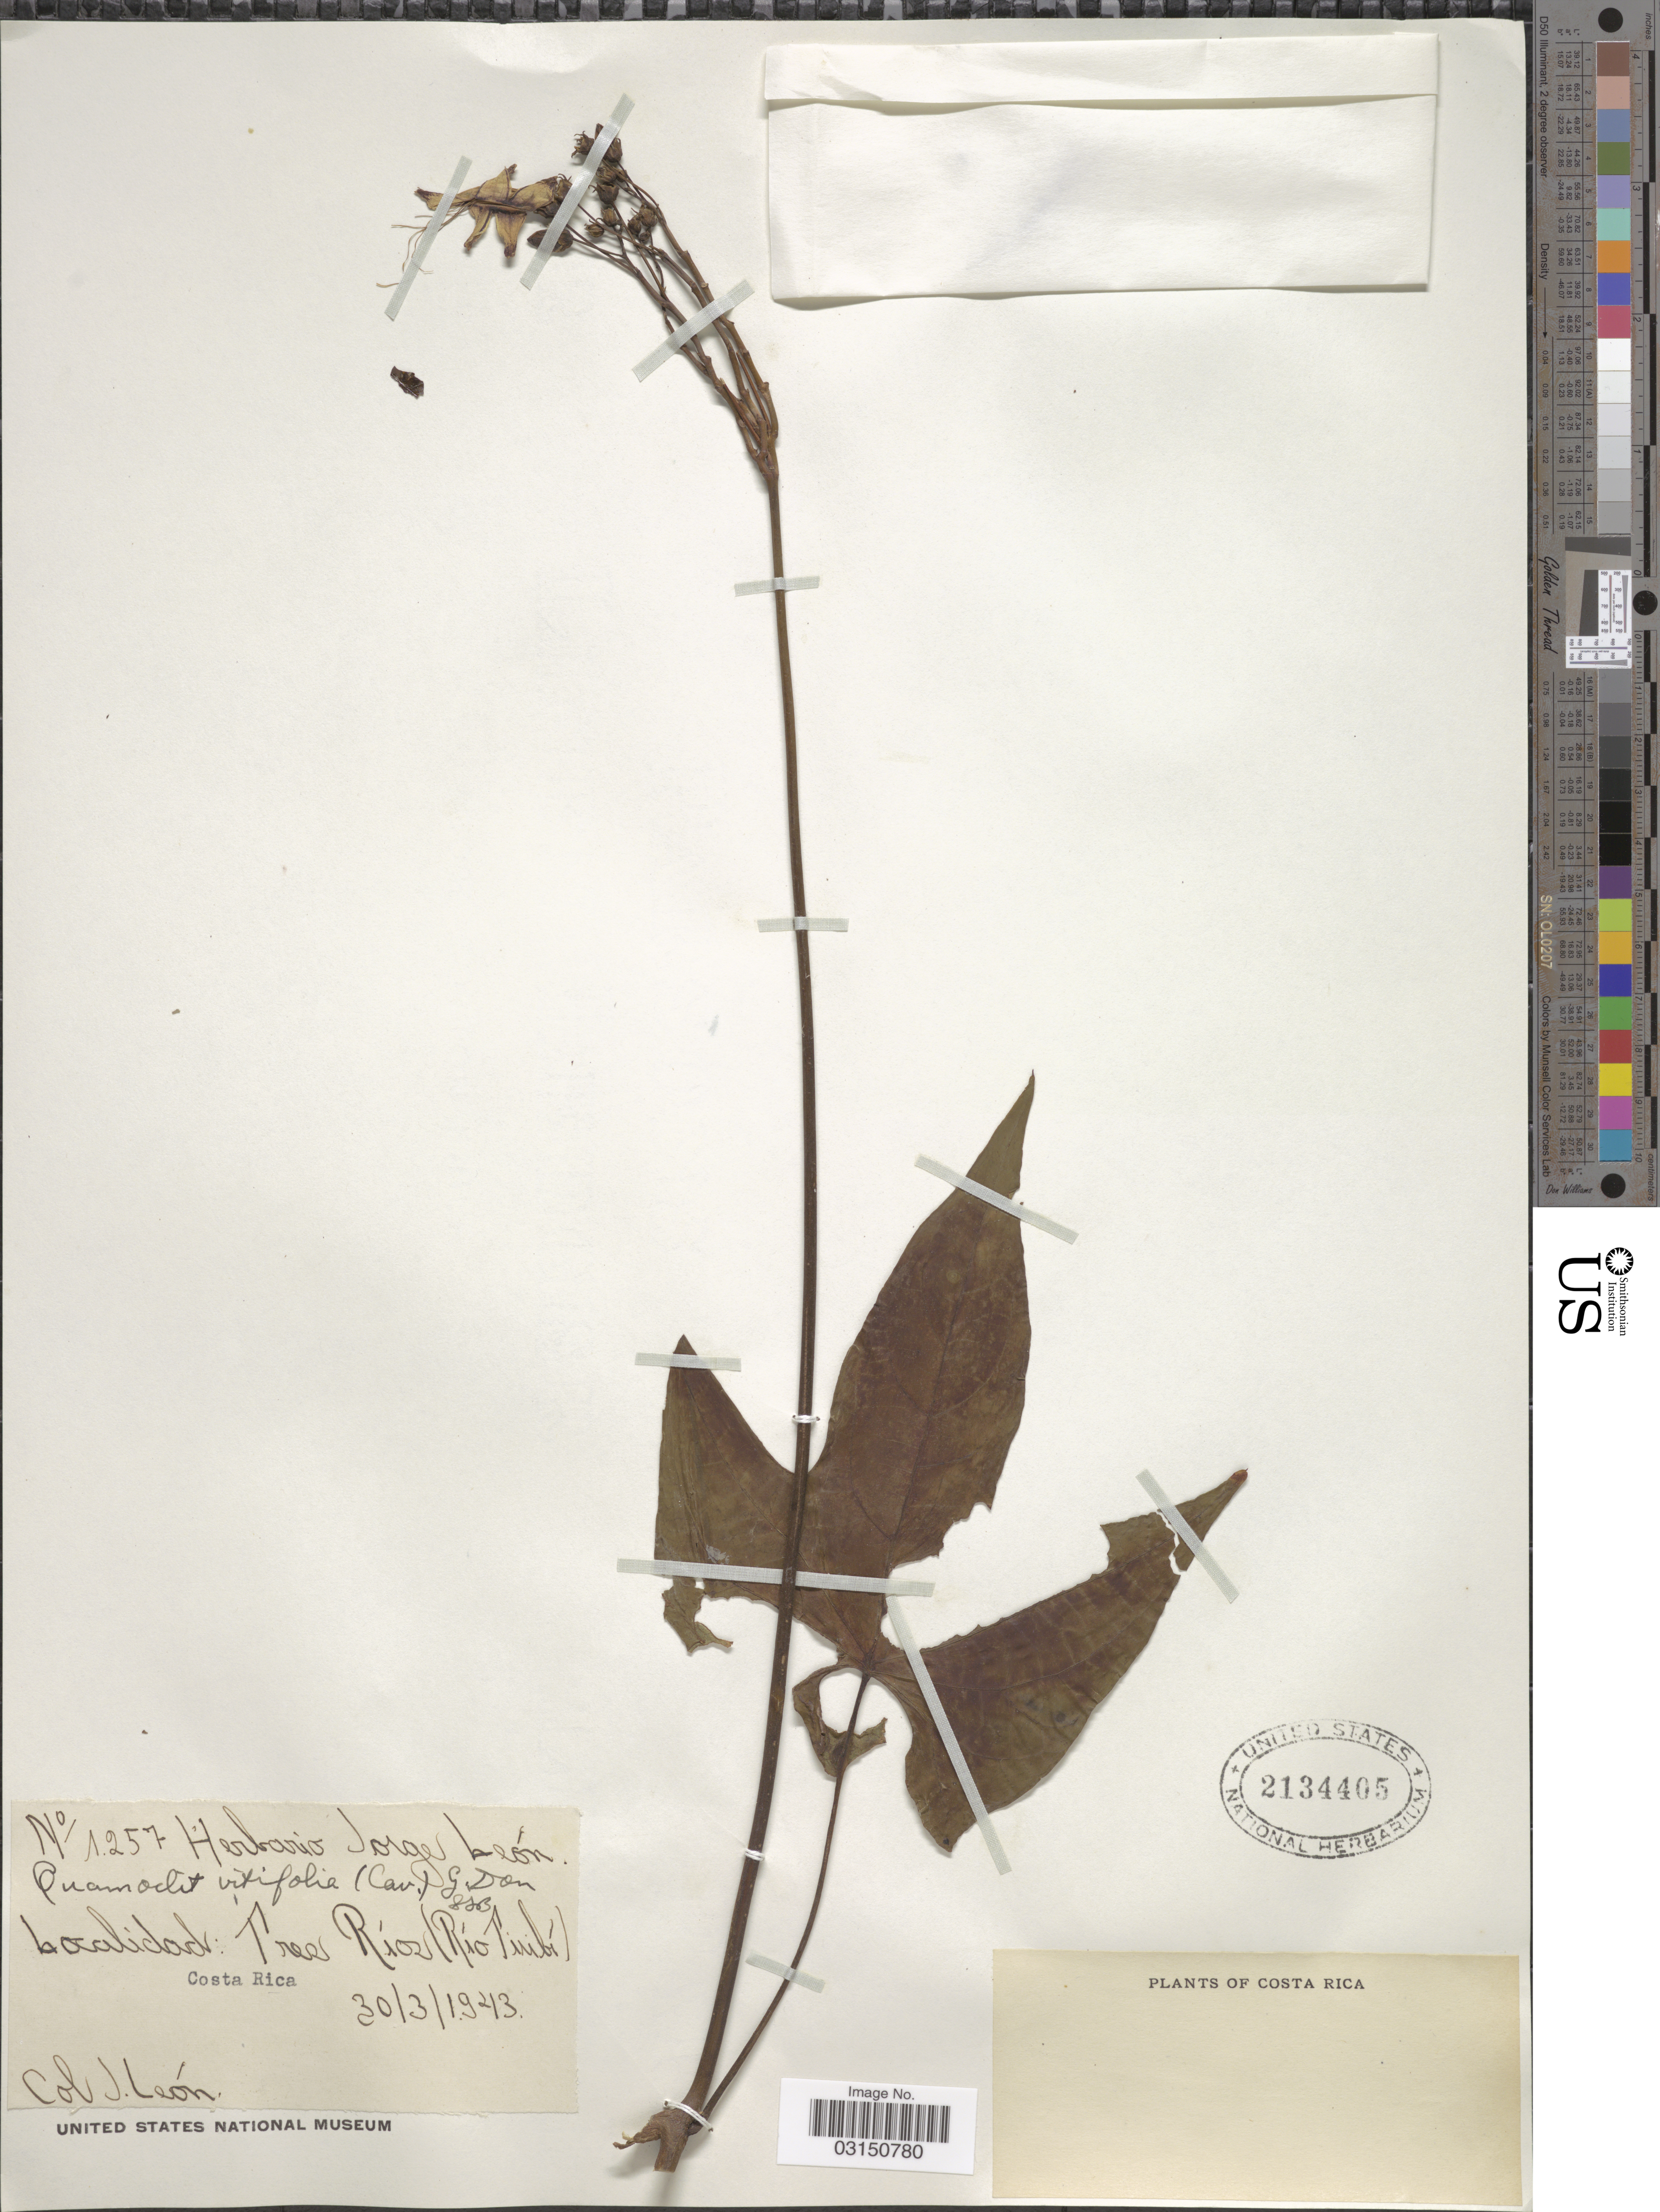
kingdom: Plantae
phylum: Tracheophyta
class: Magnoliopsida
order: Solanales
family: Convolvulaceae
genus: Ipomoea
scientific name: Ipomoea neei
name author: (Spreng.) O'Donell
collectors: J. León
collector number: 1257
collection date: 1943-03-30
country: Costa Rica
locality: Tres Ríos (Río Tuibí).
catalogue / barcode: US 2134405